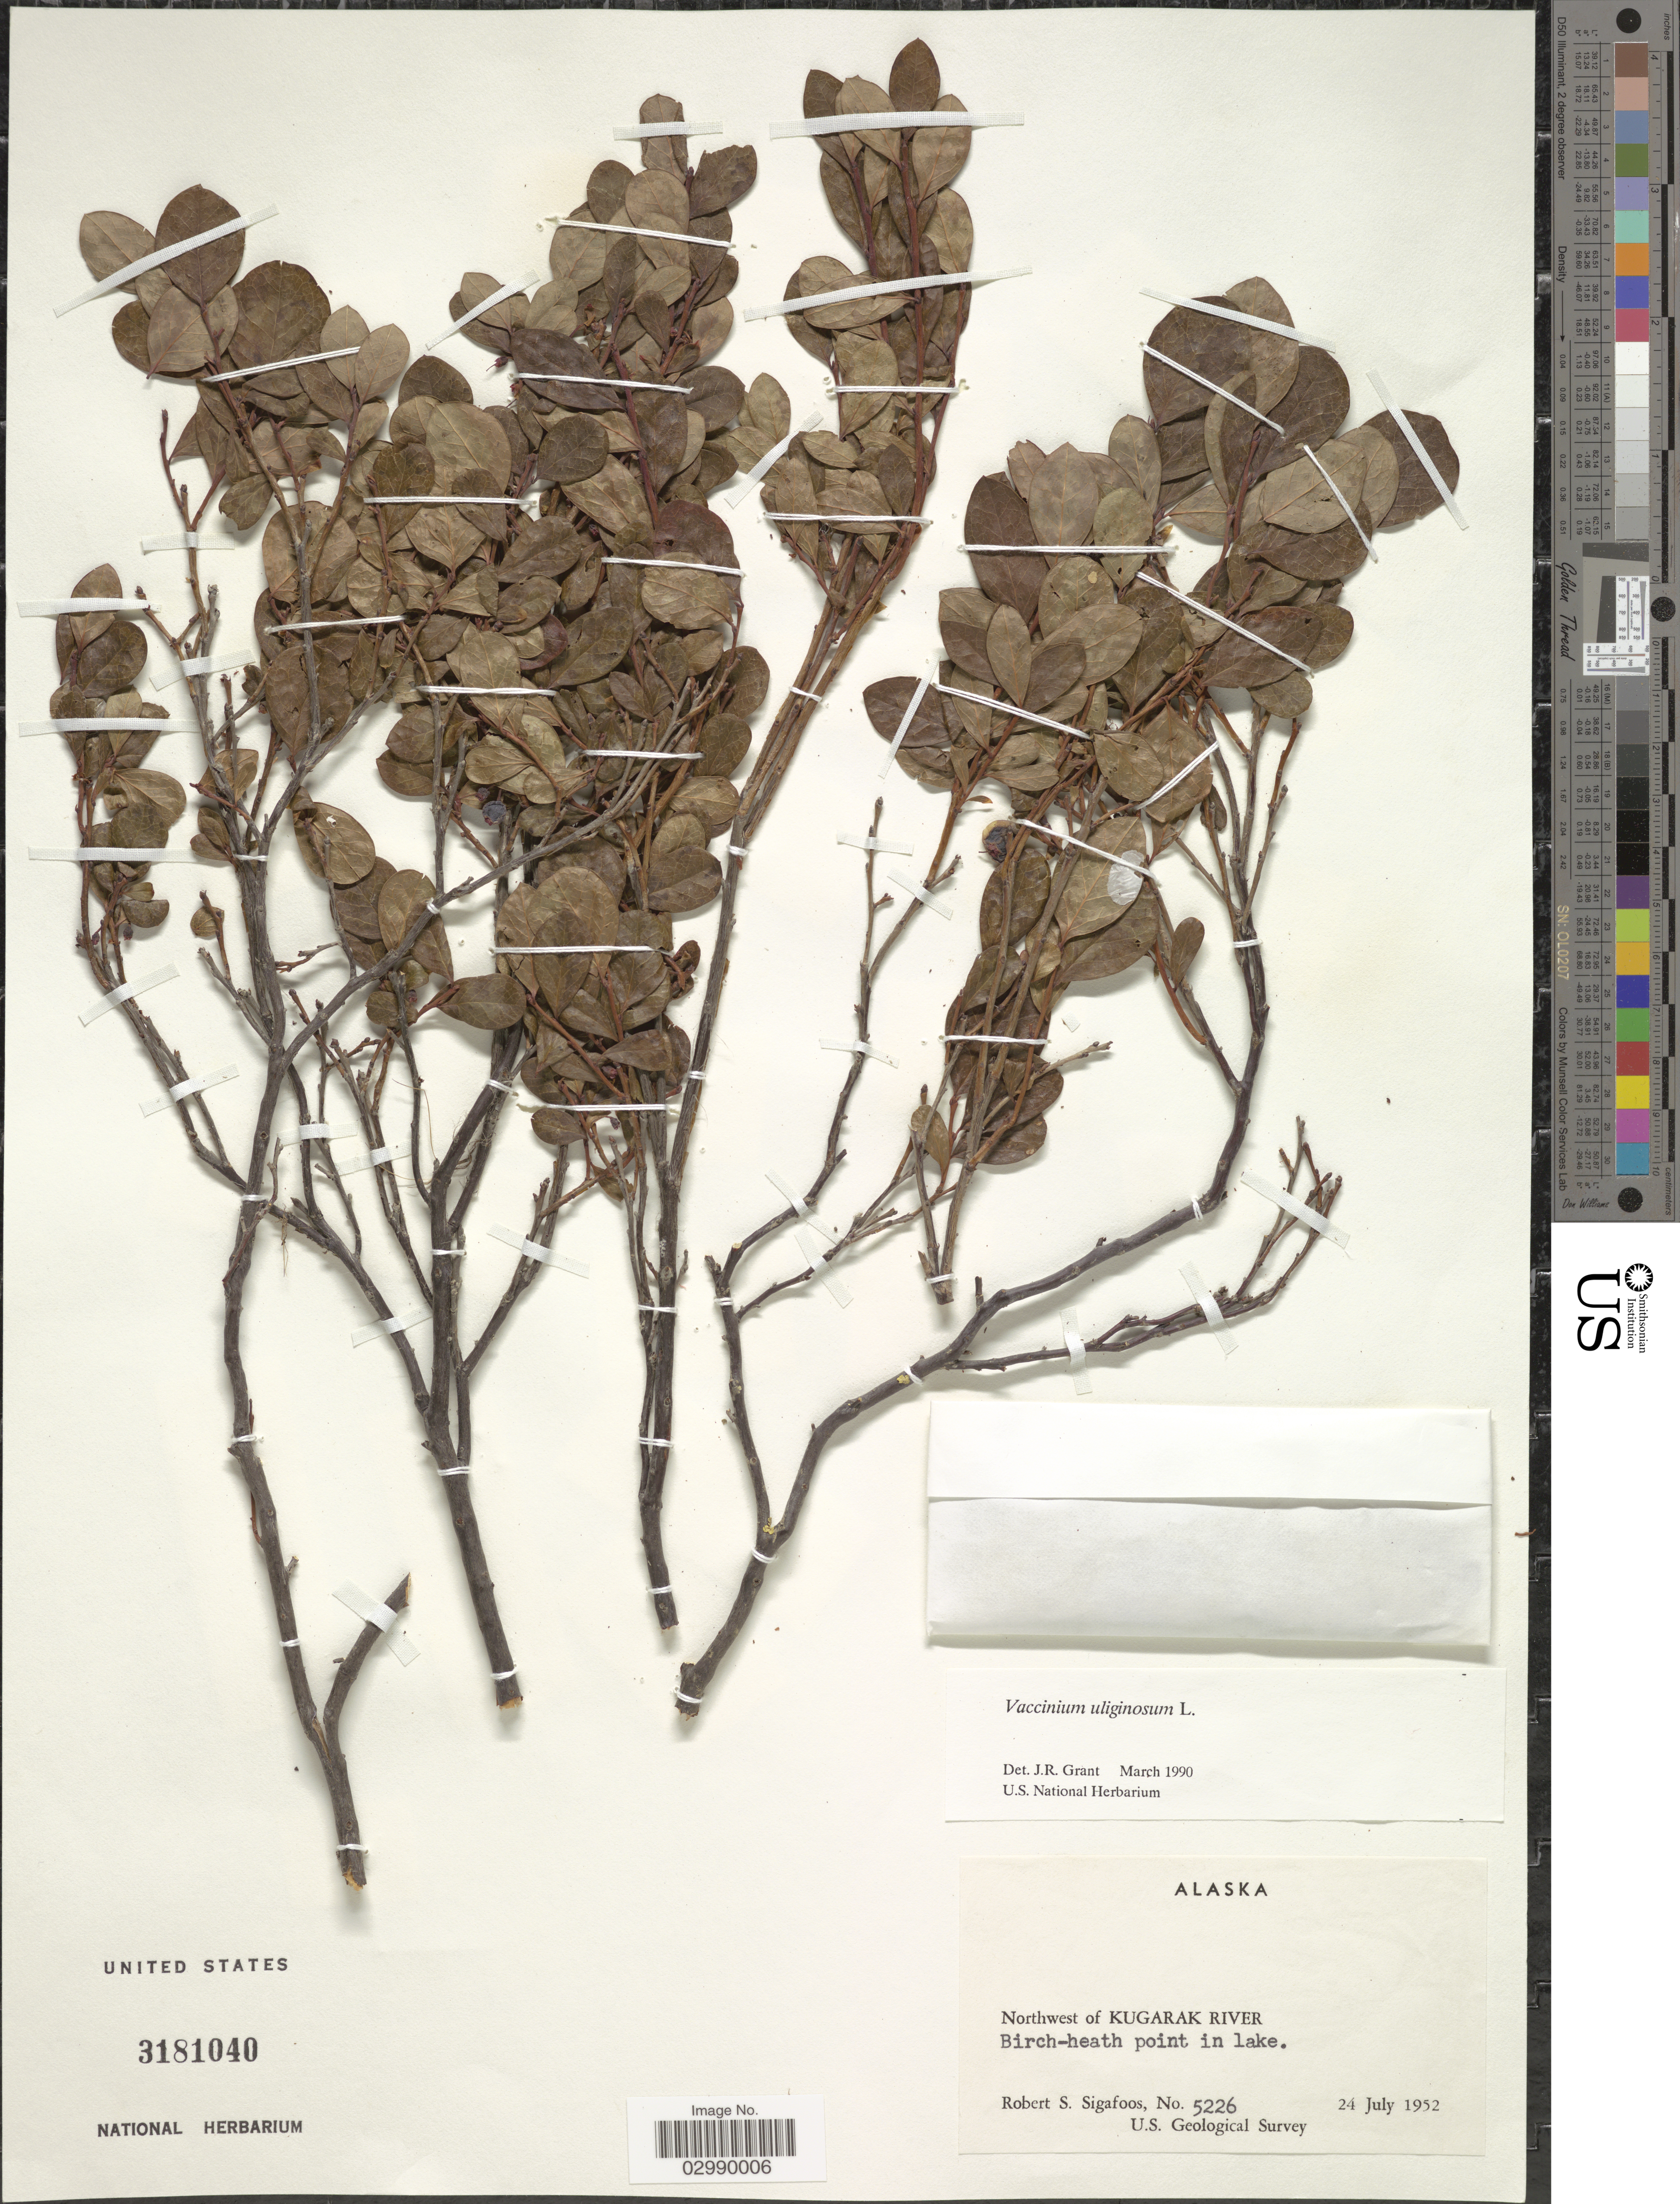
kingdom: Plantae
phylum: Tracheophyta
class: Magnoliopsida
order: Ericales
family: Ericaceae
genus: Vaccinium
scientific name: Vaccinium uliginosum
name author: L.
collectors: R. Sigafoos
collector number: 5226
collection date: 1952-07-24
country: United States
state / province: Alaska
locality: Northwest of Kugarak River, Birch-heath point in lake.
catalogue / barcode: US 3181040